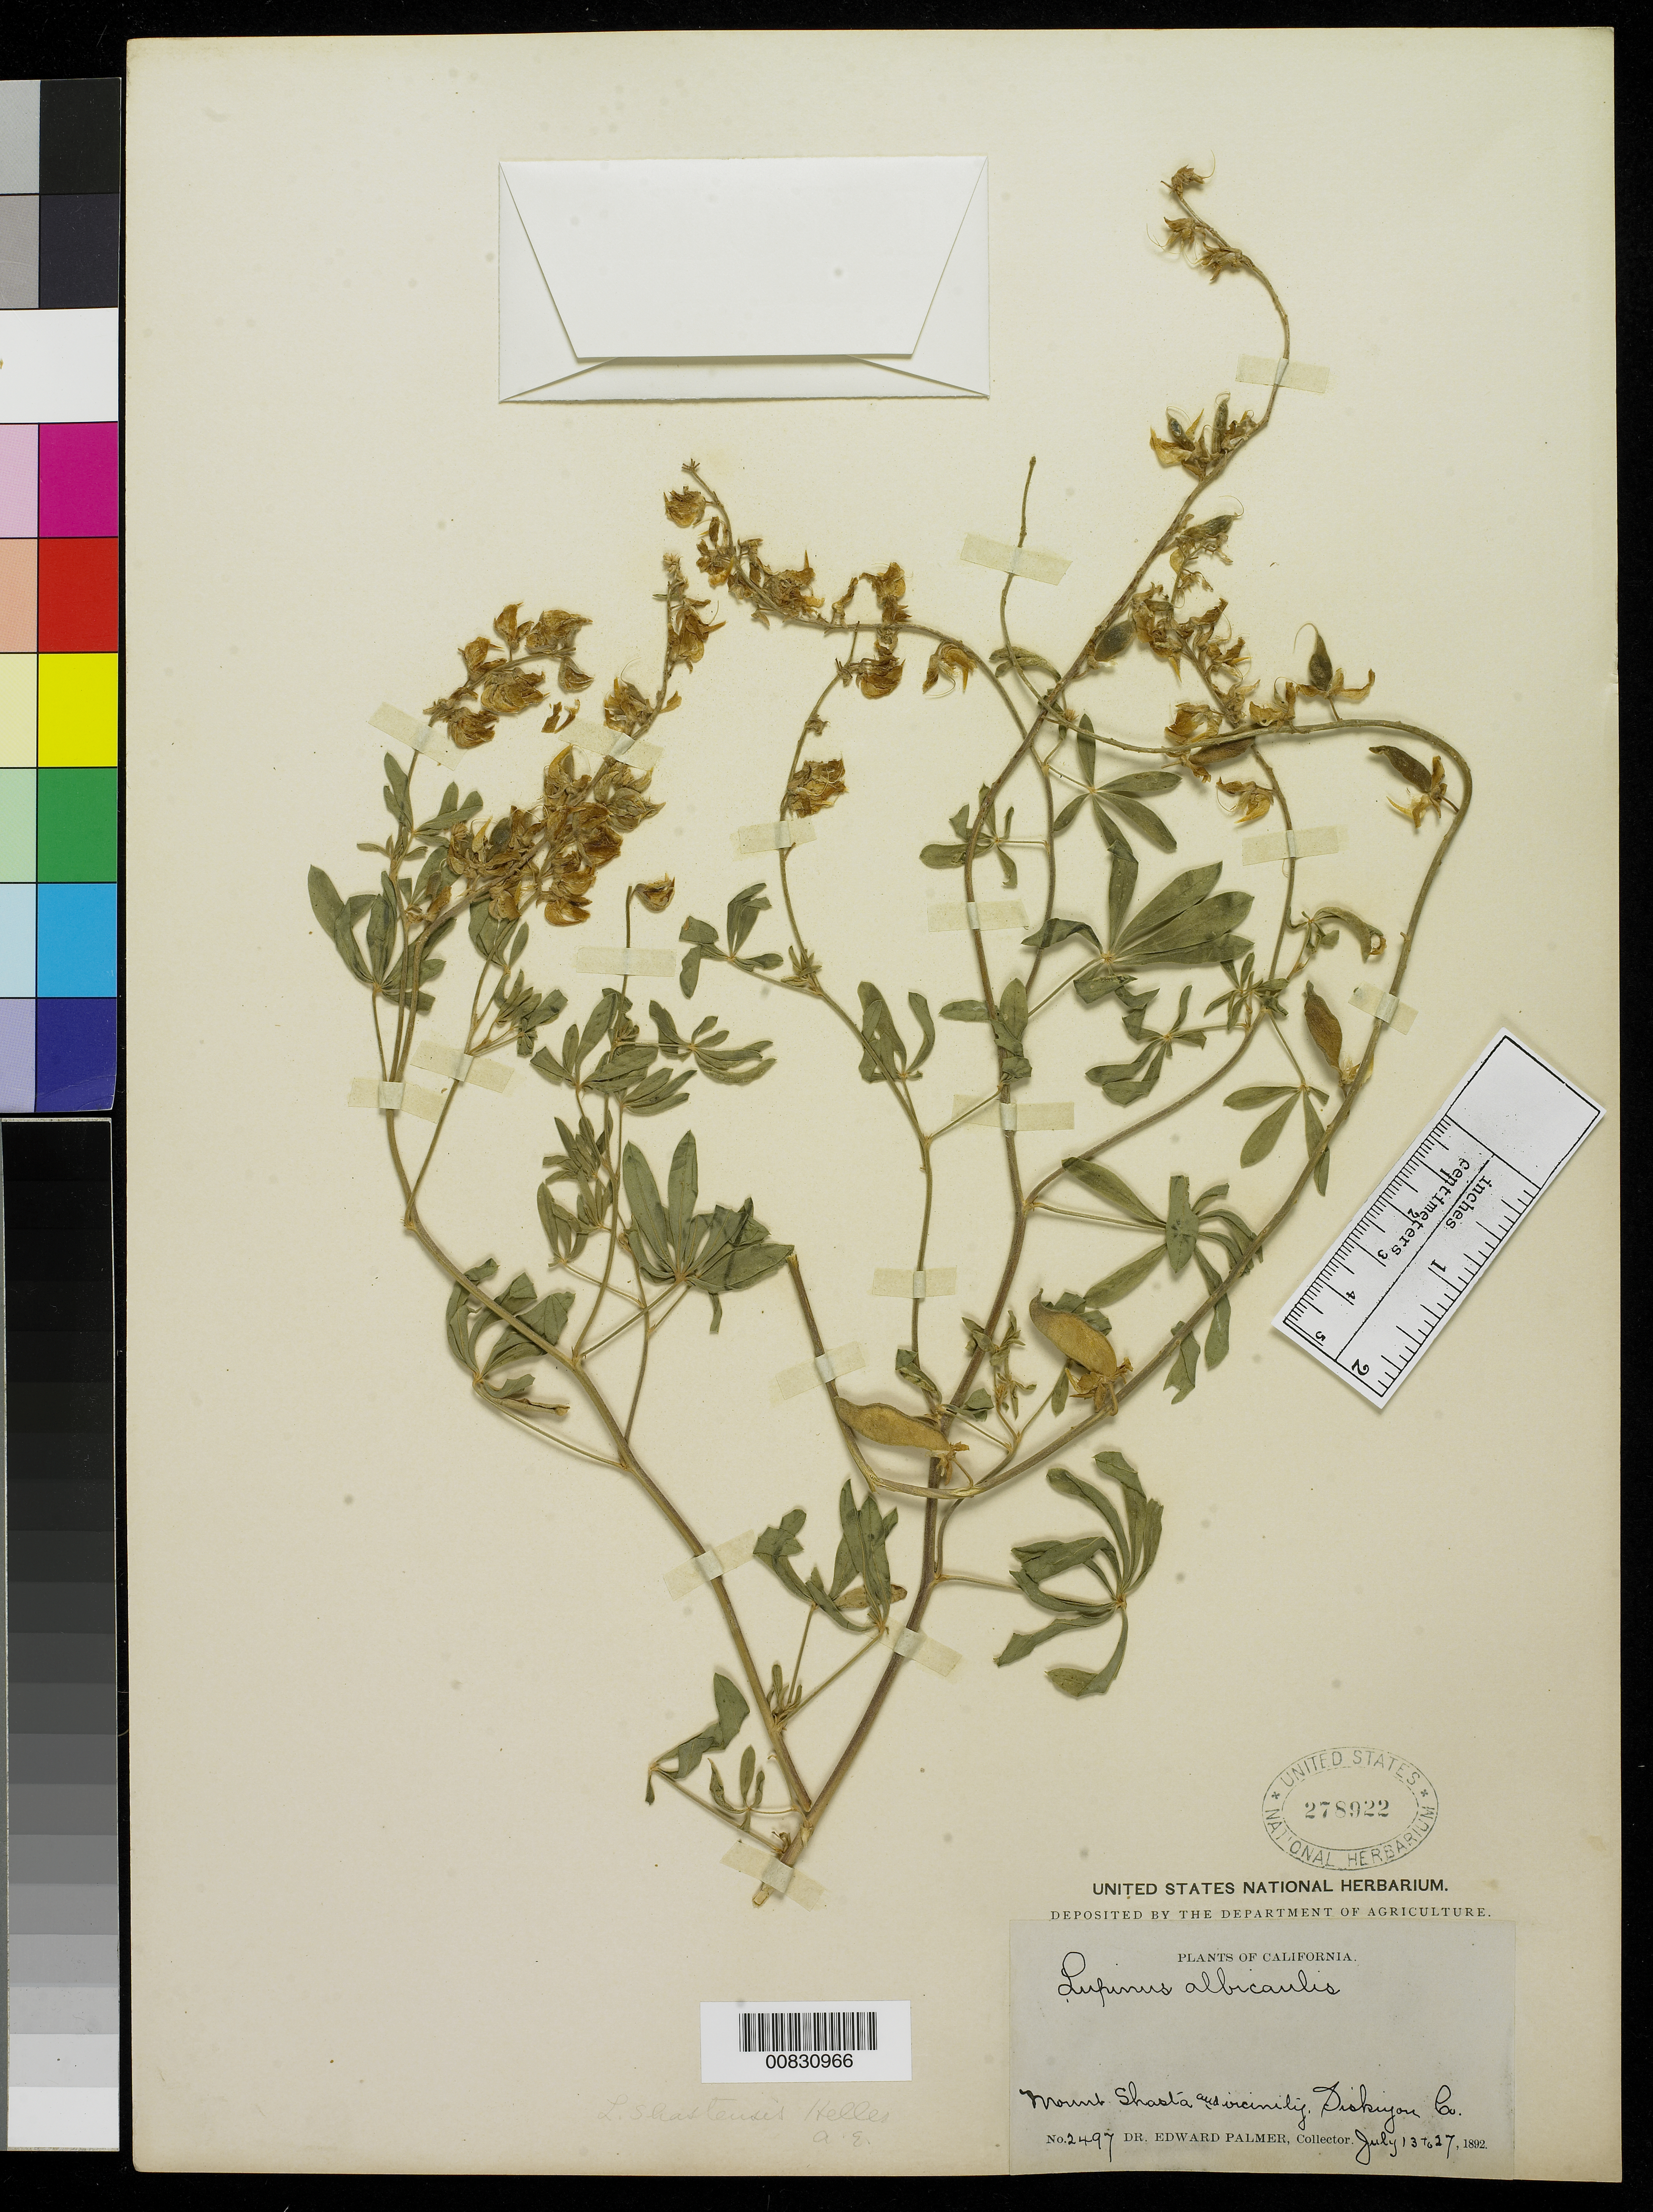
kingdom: Plantae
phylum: Tracheophyta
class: Magnoliopsida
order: Fabales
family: Fabaceae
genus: Lupinus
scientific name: Lupinus sp.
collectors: E. Palmer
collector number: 2497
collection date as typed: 13 Jul 1892 to 27 Jul 1892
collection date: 1892-07-13/1892-07-27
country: United States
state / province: California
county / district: Siskiyou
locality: Mount Shasta and vicinity, Siskiyou County, California.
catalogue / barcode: US 278922